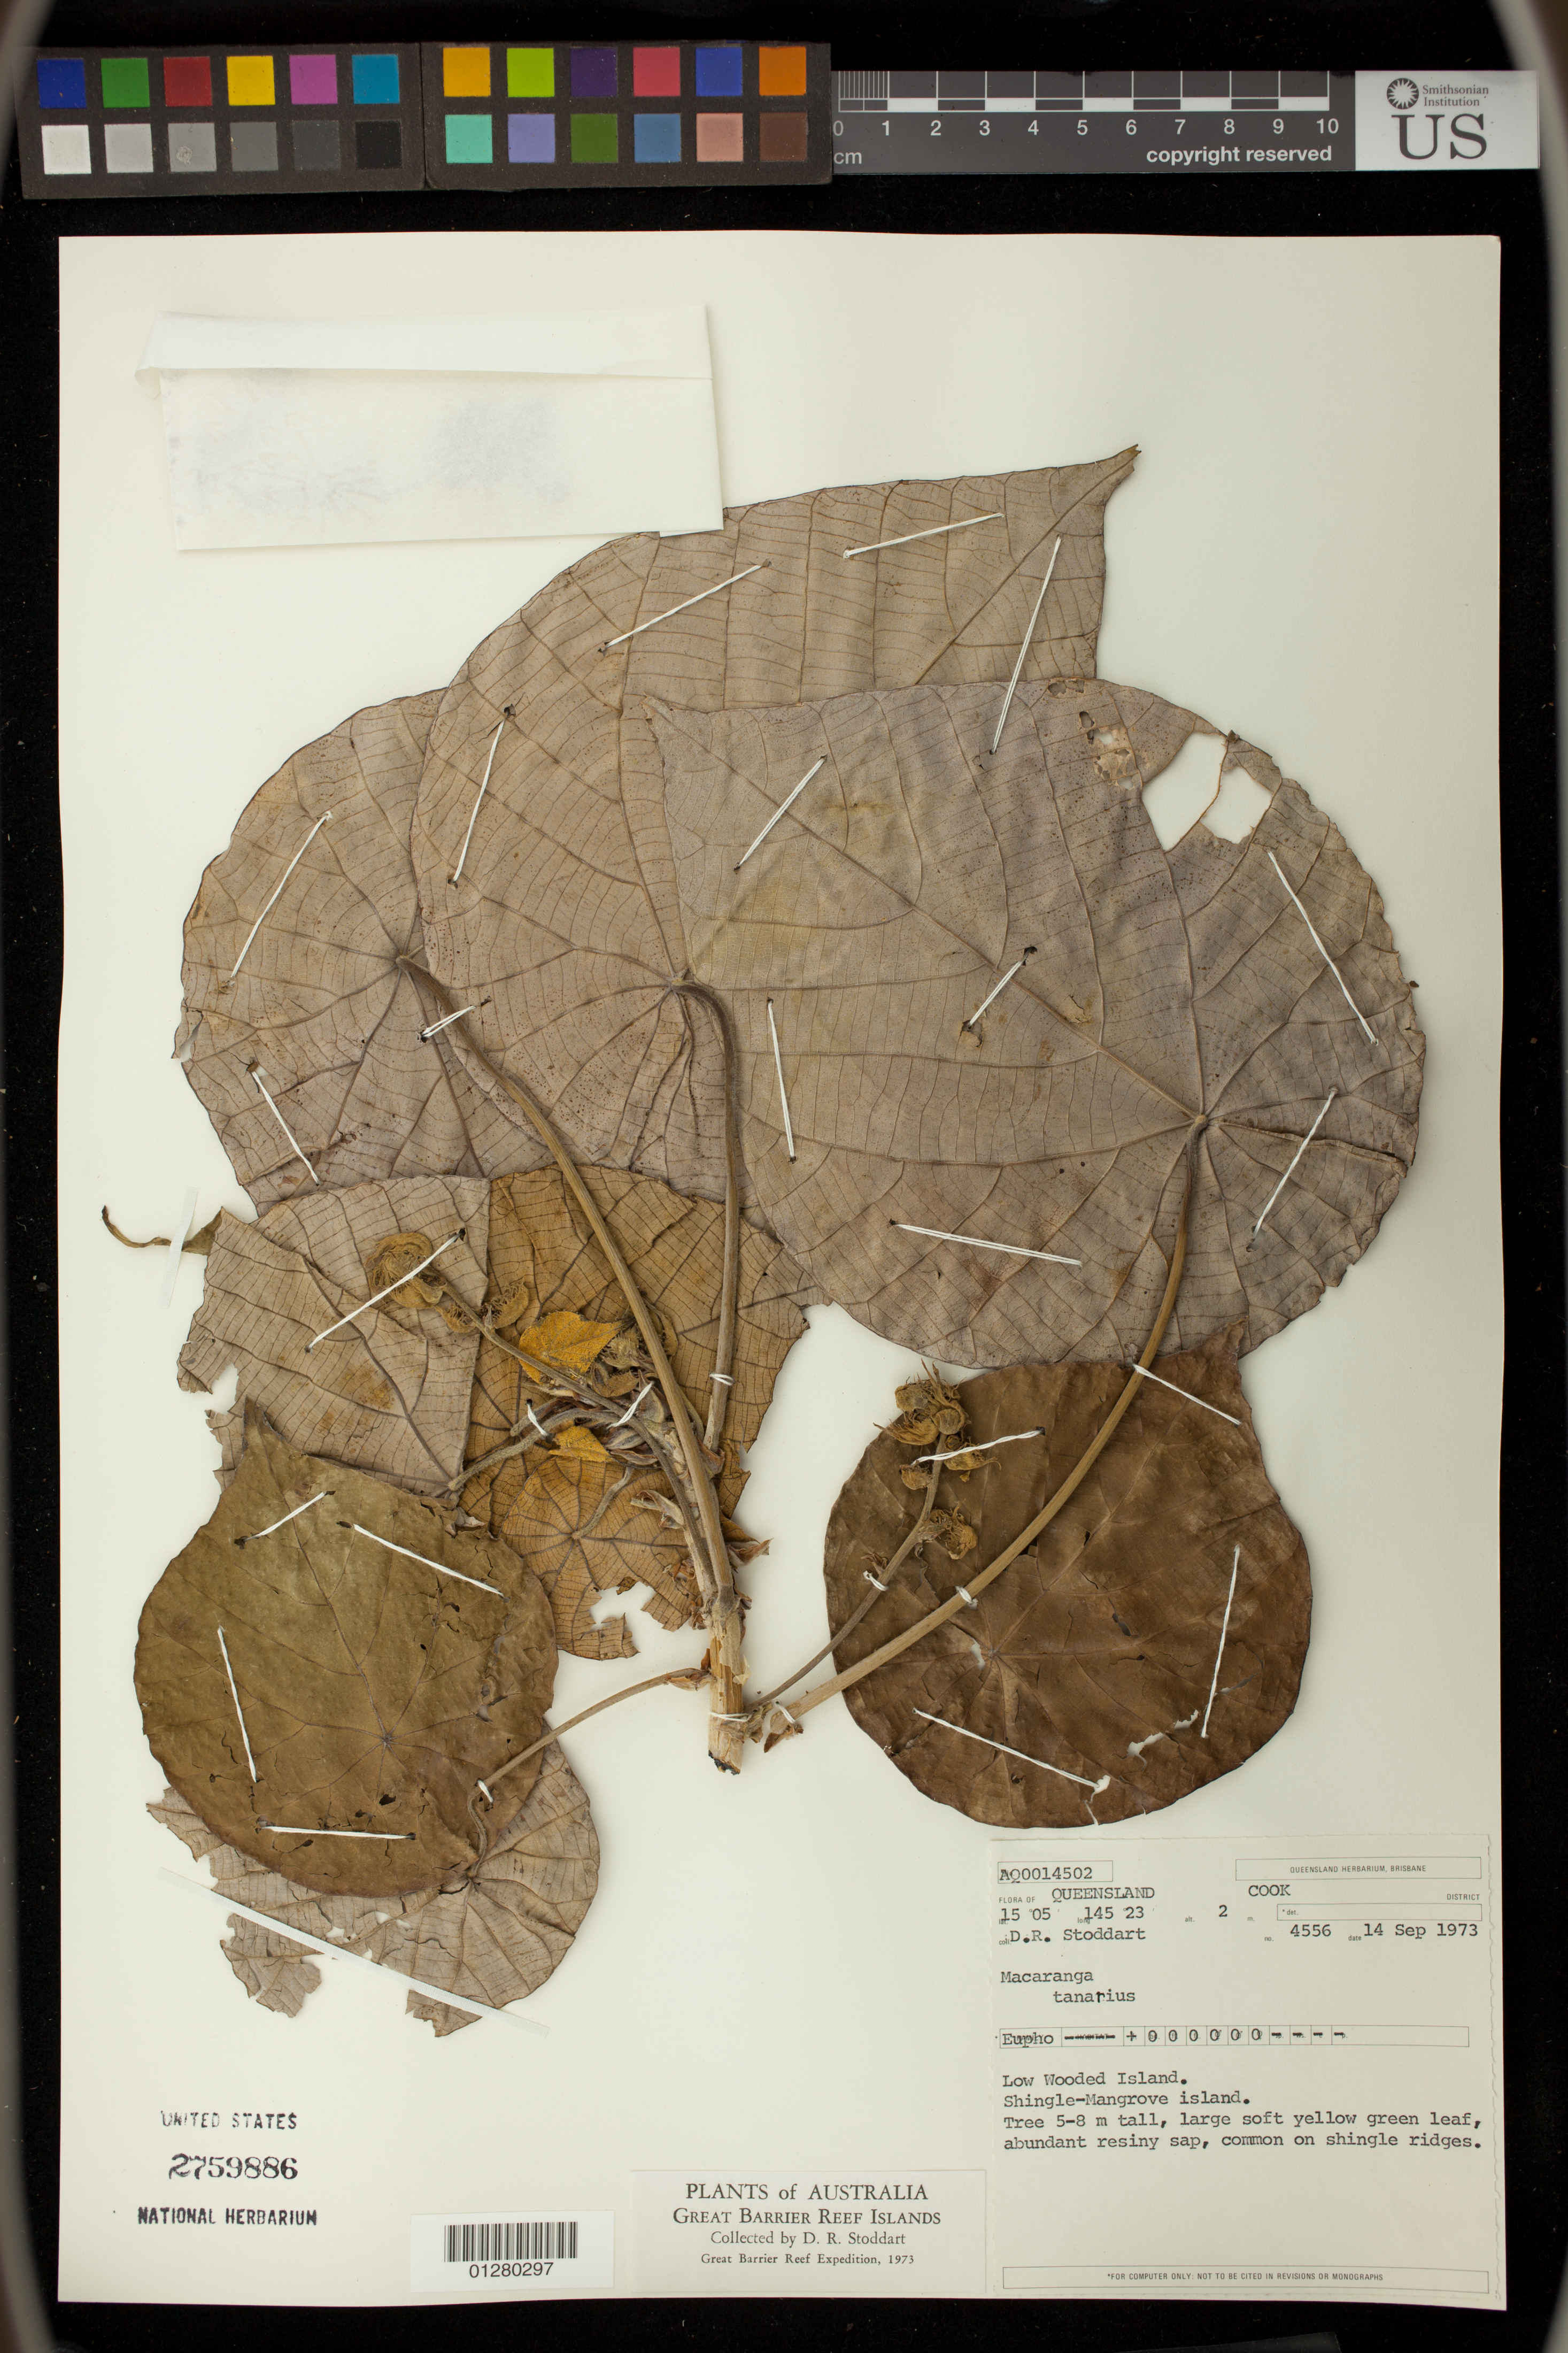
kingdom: Plantae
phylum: Tracheophyta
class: Magnoliopsida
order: Malpighiales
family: Euphorbiaceae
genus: Macaranga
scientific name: Macaranga tanarius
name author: (L.) Müll. Arg.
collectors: D. R. Stoddart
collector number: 4556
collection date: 1973-09-14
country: Australia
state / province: Queensland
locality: Cook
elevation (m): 2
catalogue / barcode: US 2759886